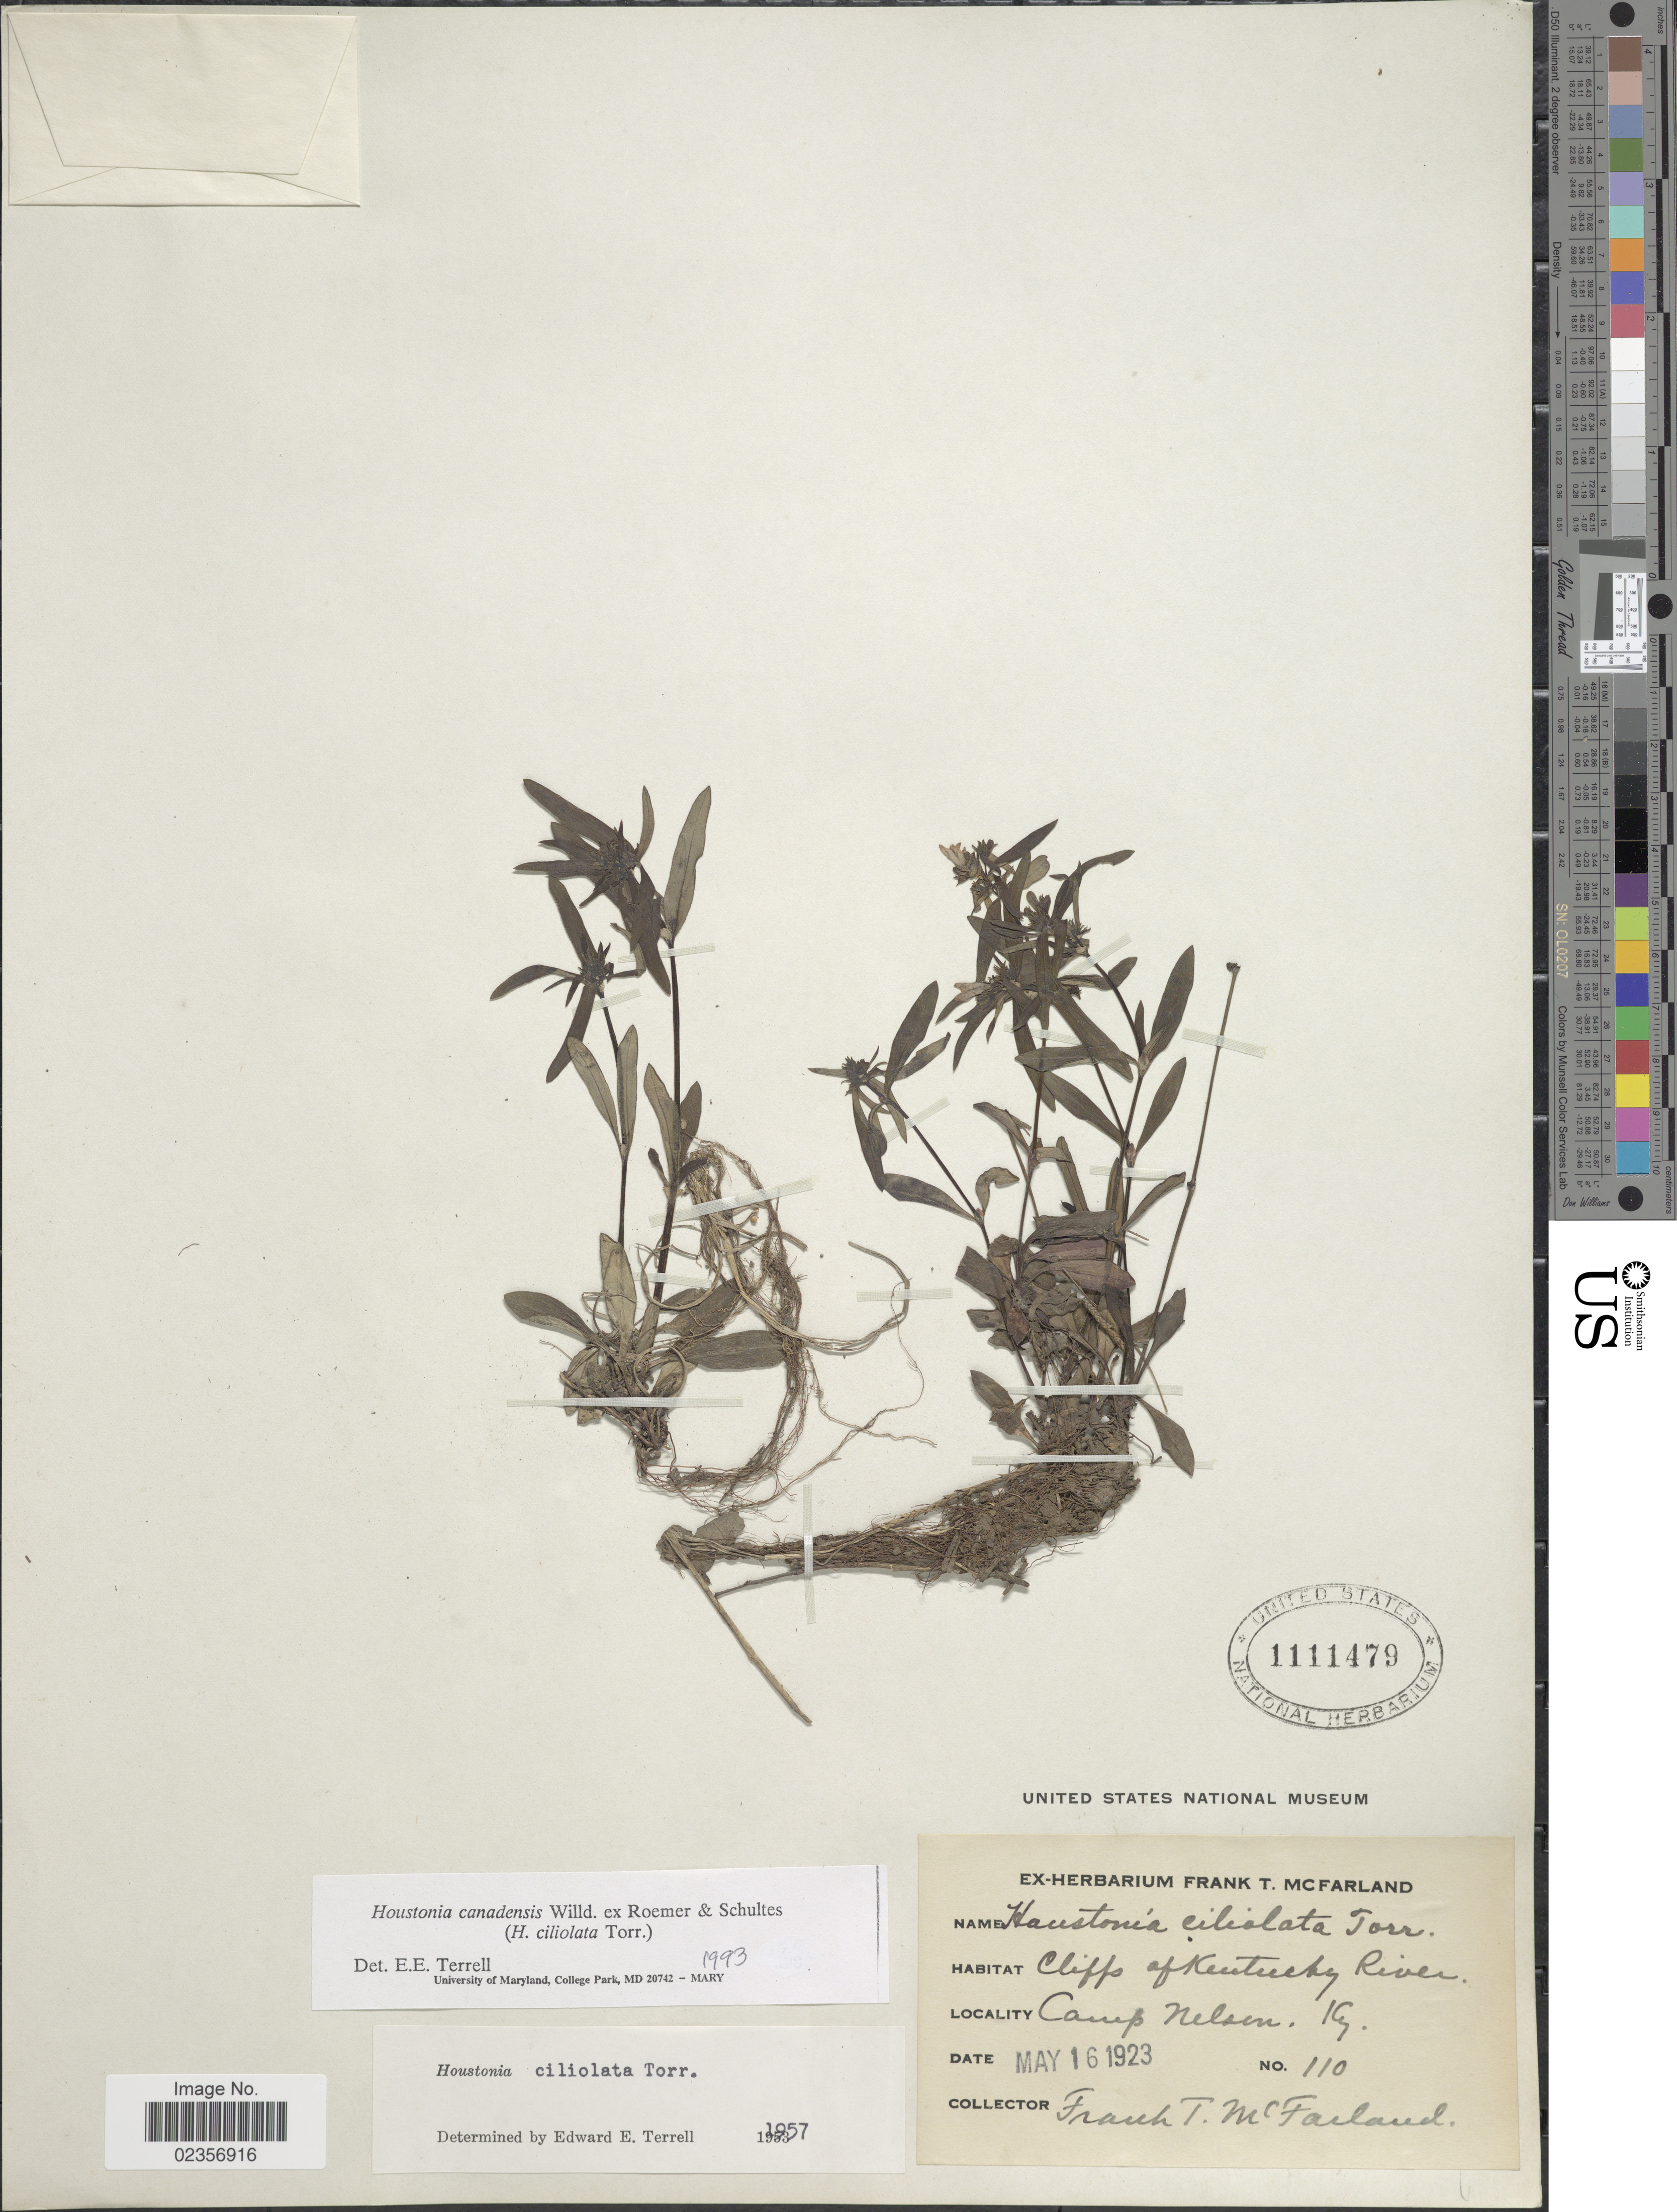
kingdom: Plantae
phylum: Tracheophyta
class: Magnoliopsida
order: Gentianales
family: Rubiaceae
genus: Houstonia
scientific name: Houstonia canadensis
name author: Willd.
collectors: F. McFarland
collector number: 110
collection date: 1923-05-16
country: United States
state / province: Kentucky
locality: Cliffs of Kentucky River, Camp Nelson.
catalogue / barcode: US 1111479